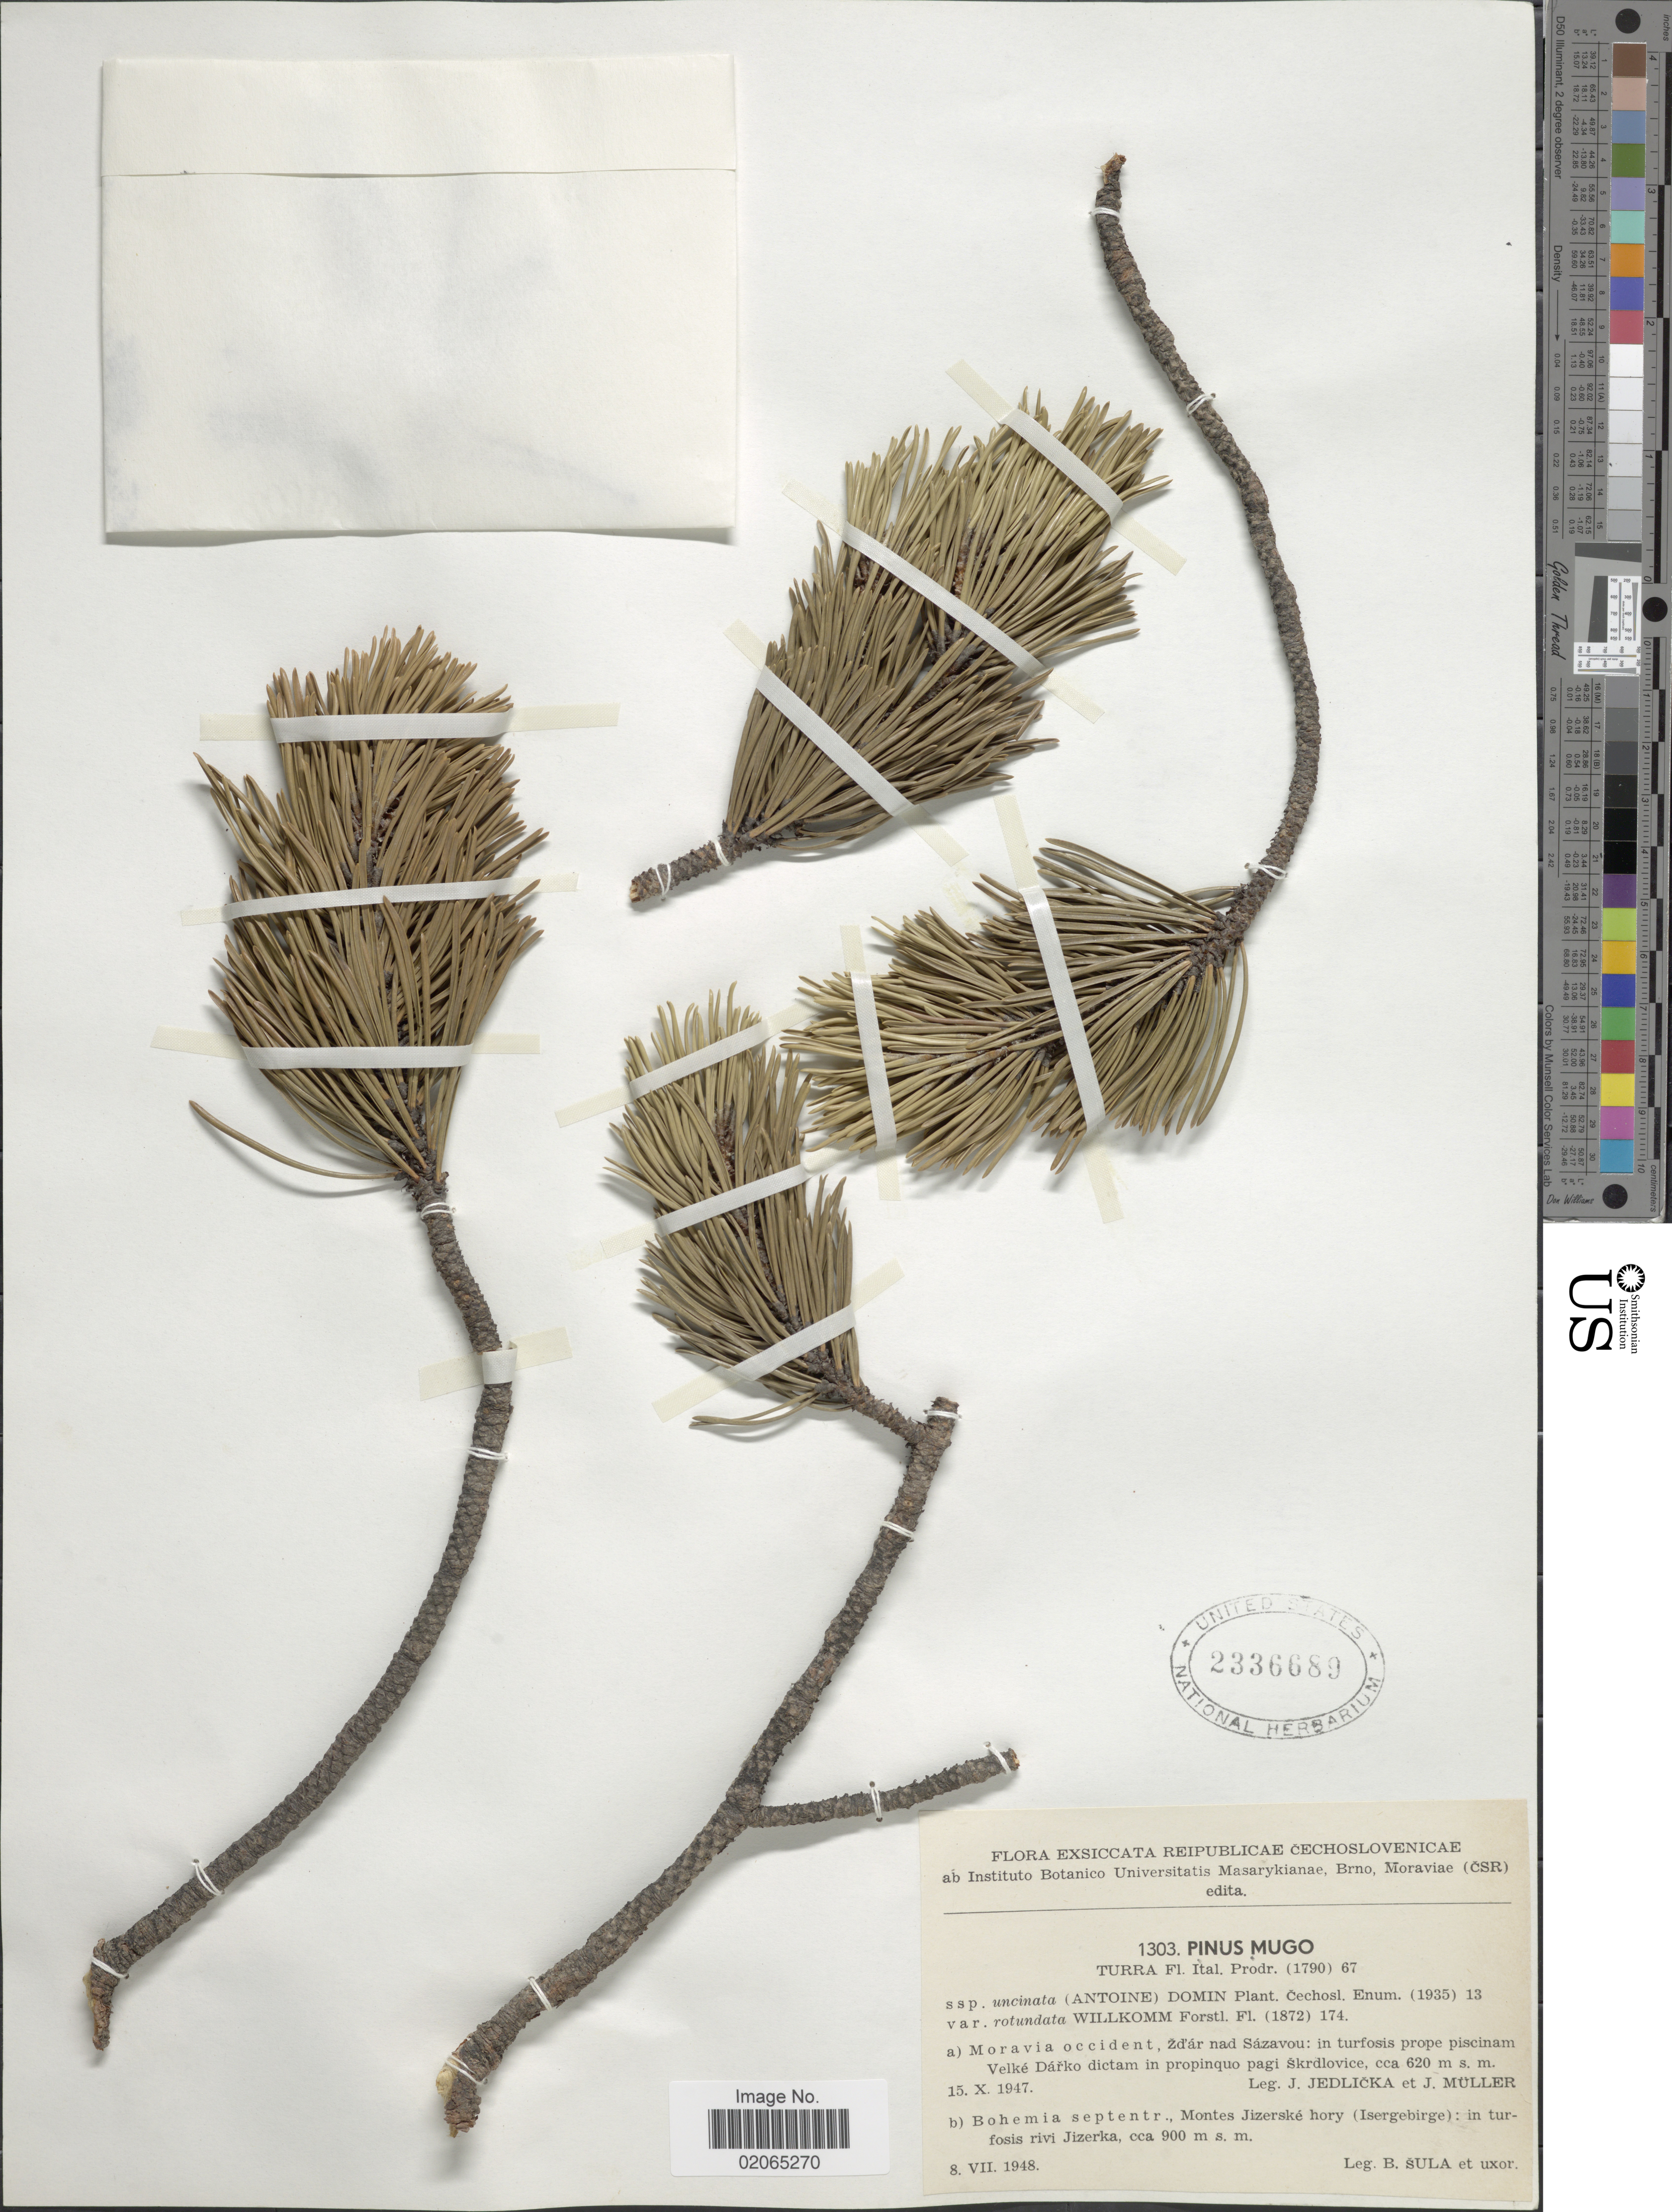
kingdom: Plantae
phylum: Tracheophyta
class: Pinopsida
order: Pinales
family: Pinaceae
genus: Pinus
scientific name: Pinus mugo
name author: Turra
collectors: B. Sula & et al.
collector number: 1303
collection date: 1948-07-08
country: Czechia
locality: Bohemia septentr., Montes Jizerské hory (Isergebirge): in turfosis rivi Jizerka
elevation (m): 900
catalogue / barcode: US 2336689